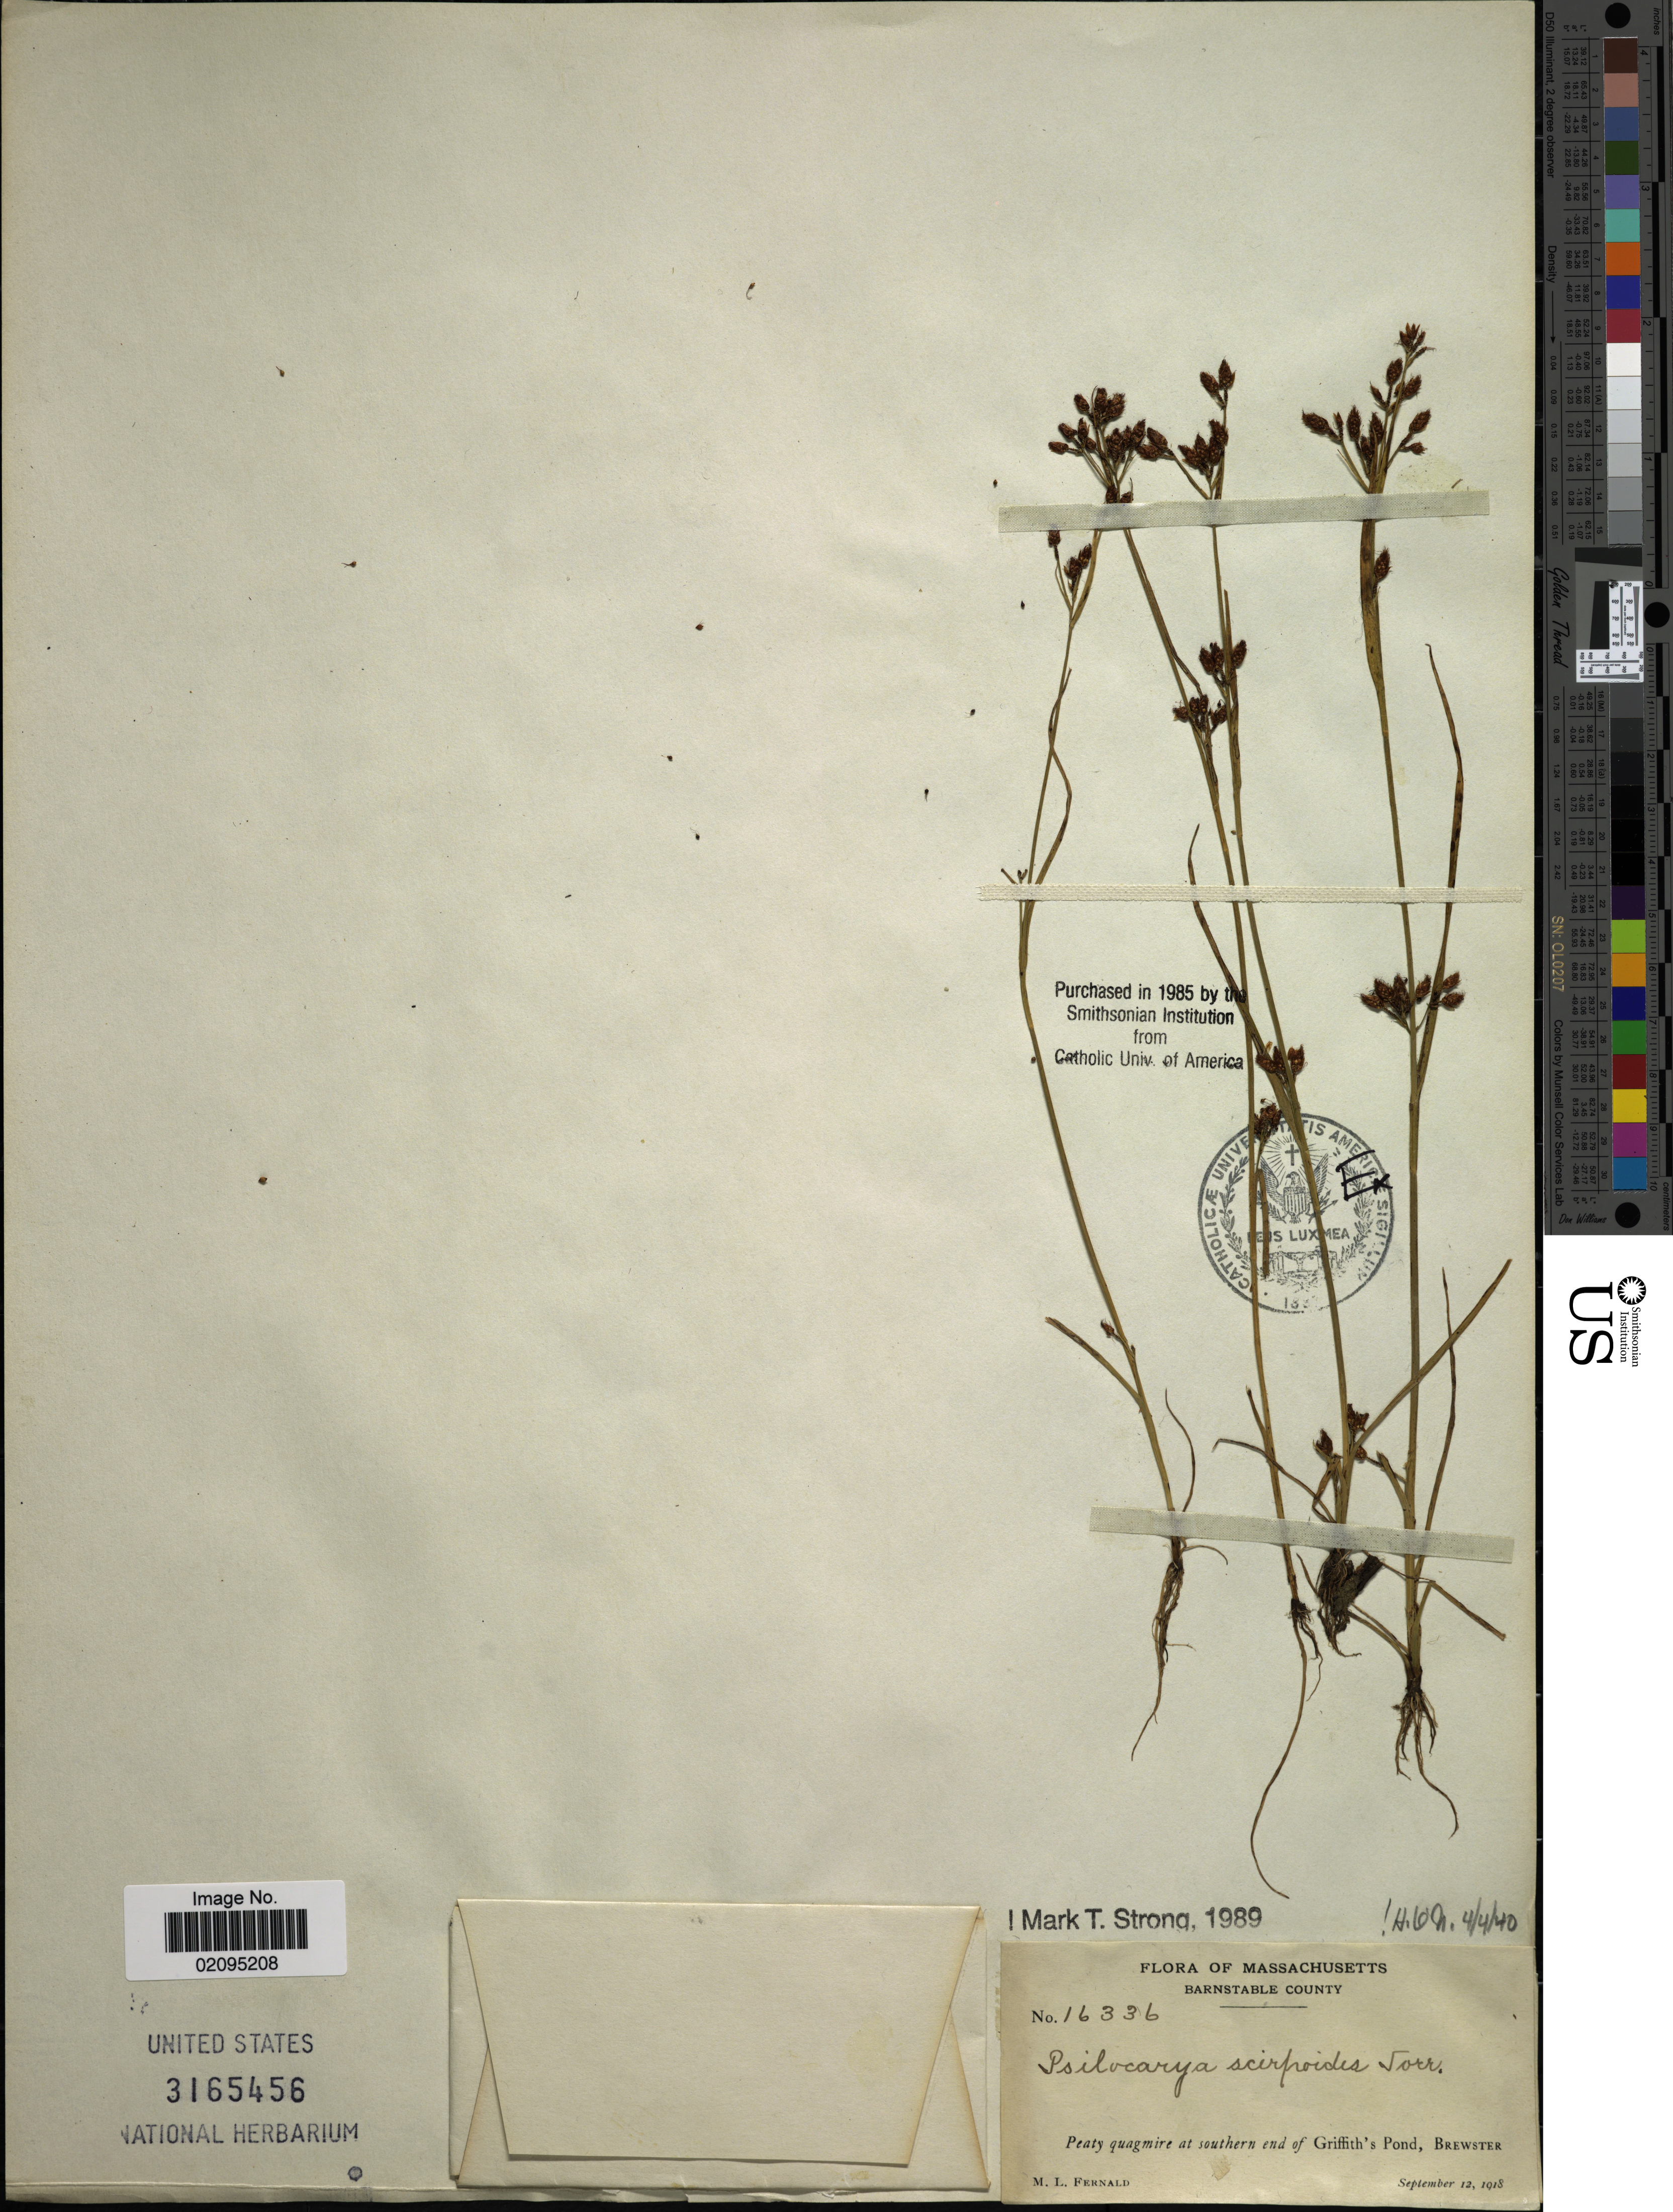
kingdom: Plantae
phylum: Tracheophyta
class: Liliopsida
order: Poales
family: Cyperaceae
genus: Rhynchospora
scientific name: Rhynchospora scirpoides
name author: (Torr.) Griseb.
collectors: M. L. Fernald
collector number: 16336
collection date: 1918-09-12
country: United States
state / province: Massachusetts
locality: Barnstable County. At southern end of Griffith's Pond, Brewster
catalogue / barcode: US 3165456